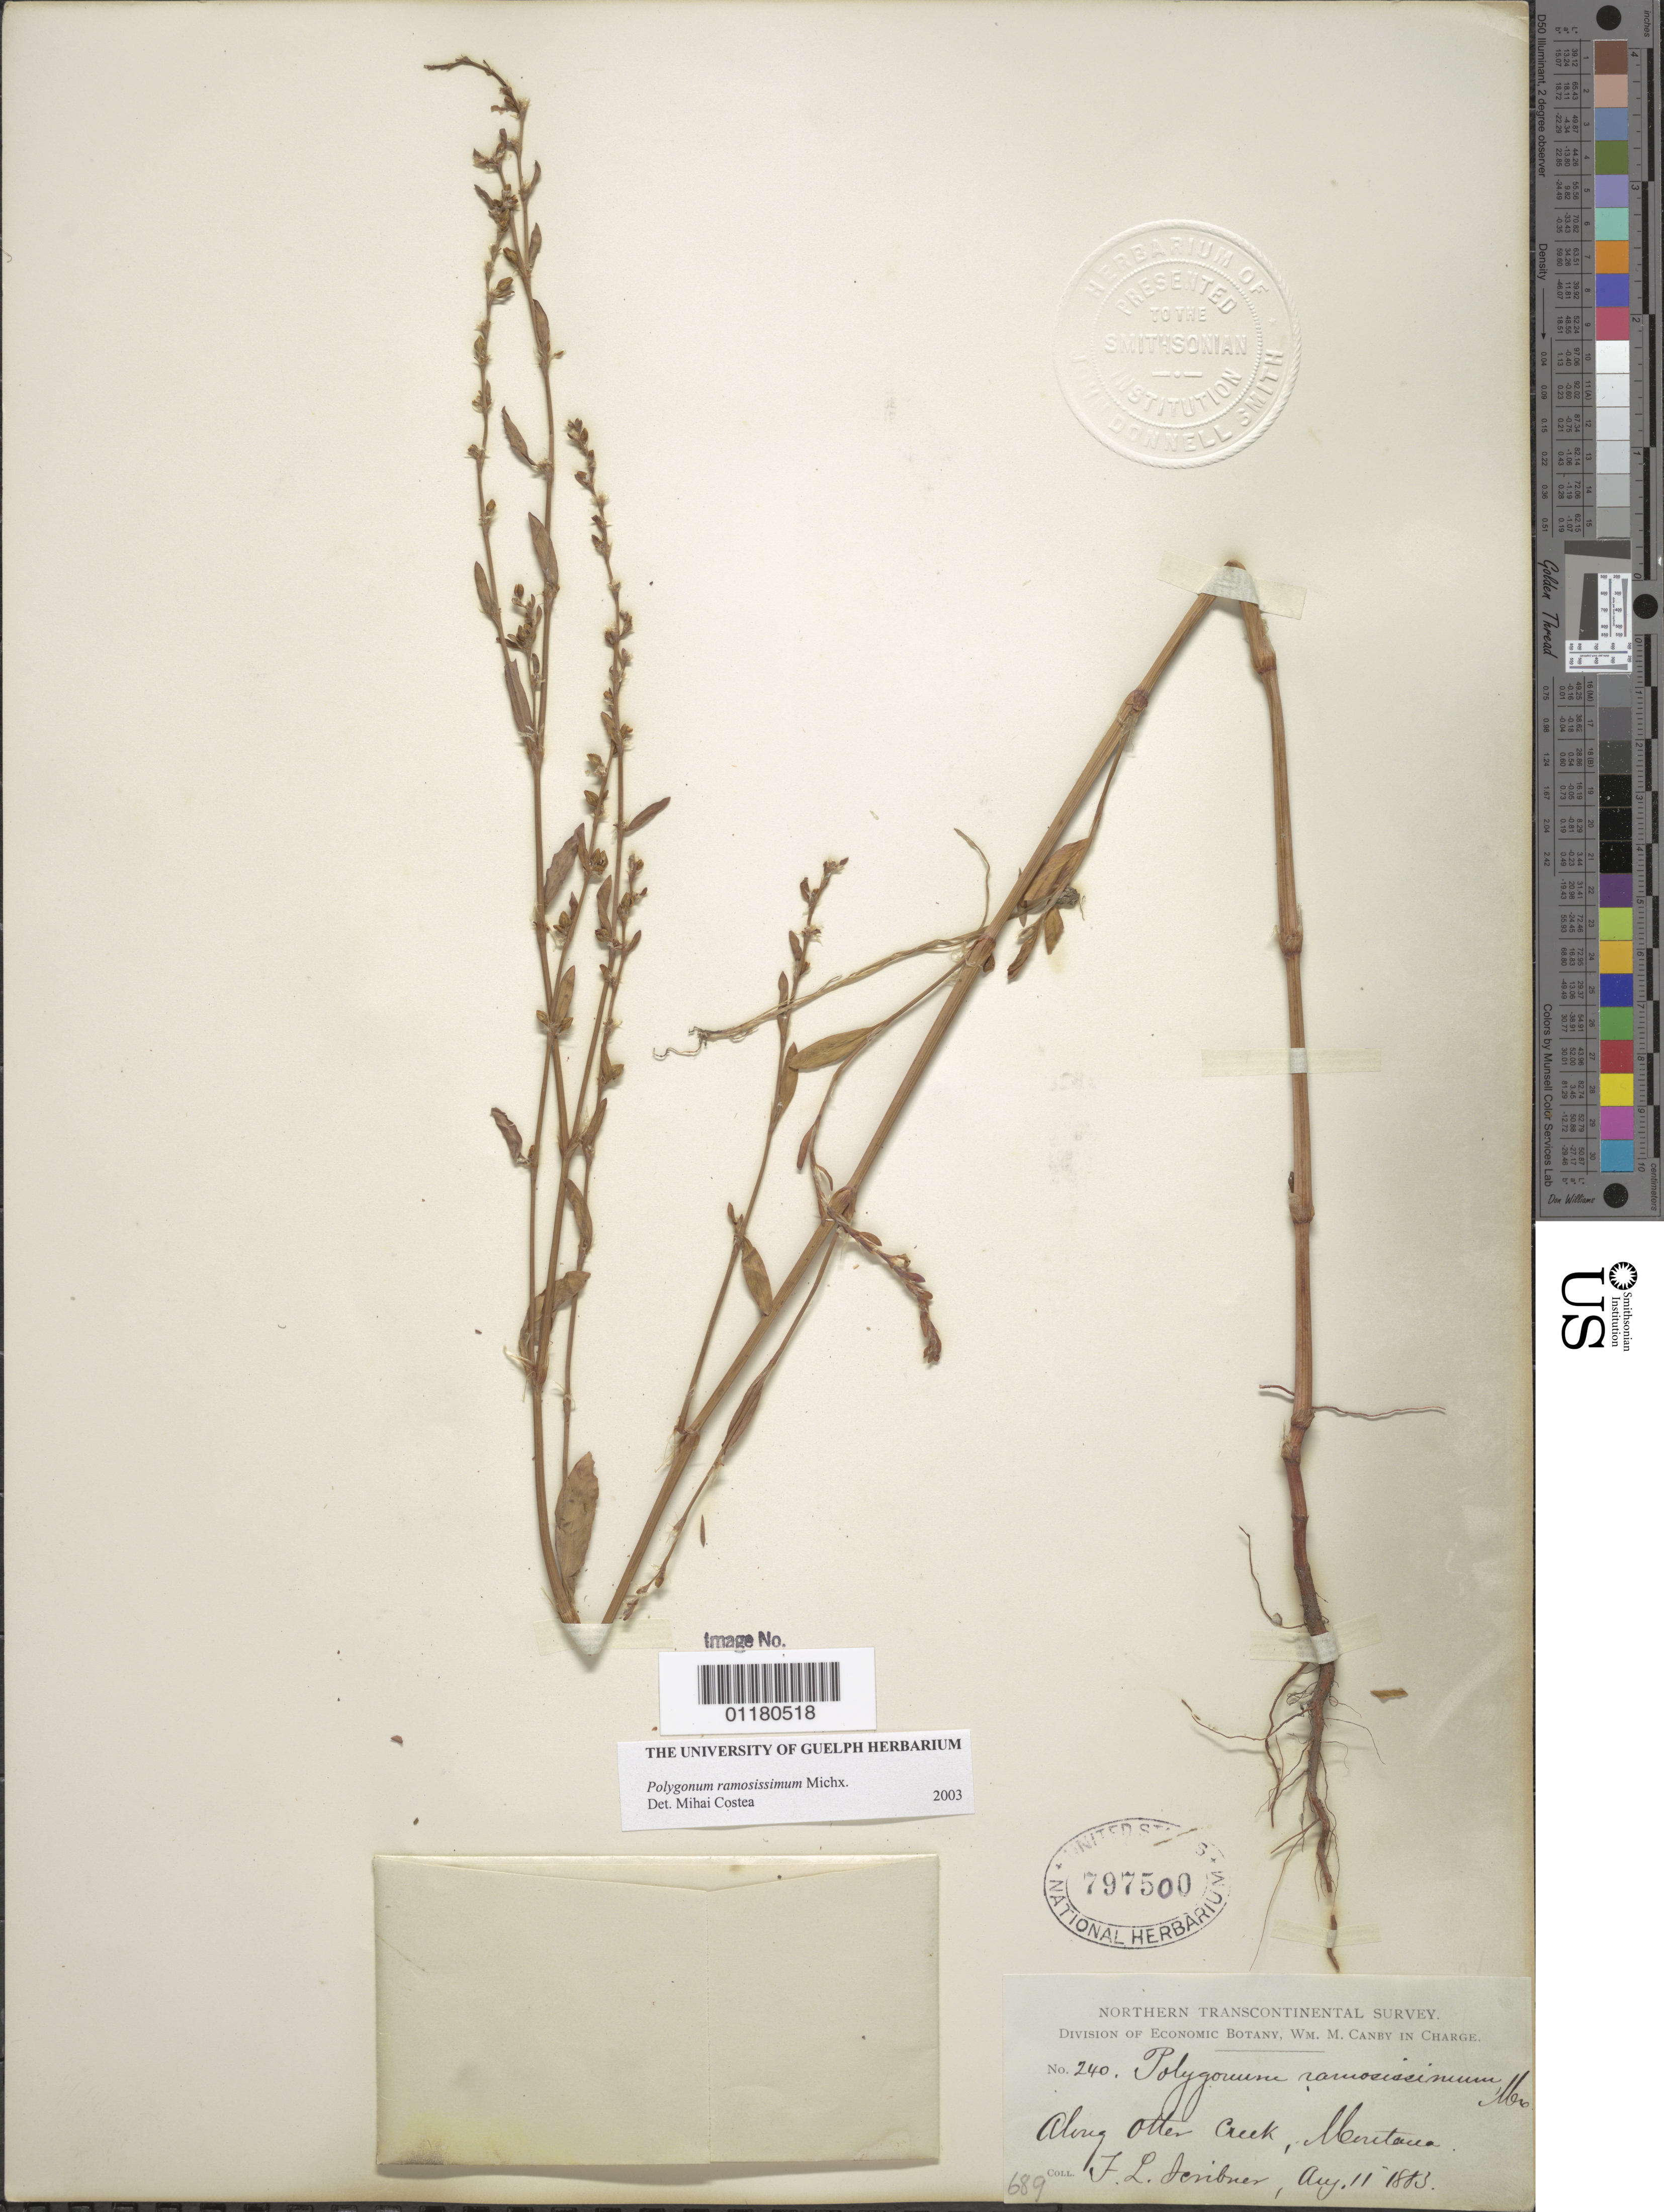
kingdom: Plantae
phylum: Tracheophyta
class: Magnoliopsida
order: Caryophyllales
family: Polygonaceae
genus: Polygonum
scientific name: Polygonum ramosissimum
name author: Michx.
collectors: F. L. Scribner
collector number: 240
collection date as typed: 11 Aug 1883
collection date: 1883-08-11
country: United States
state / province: Montana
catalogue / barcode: US 797500